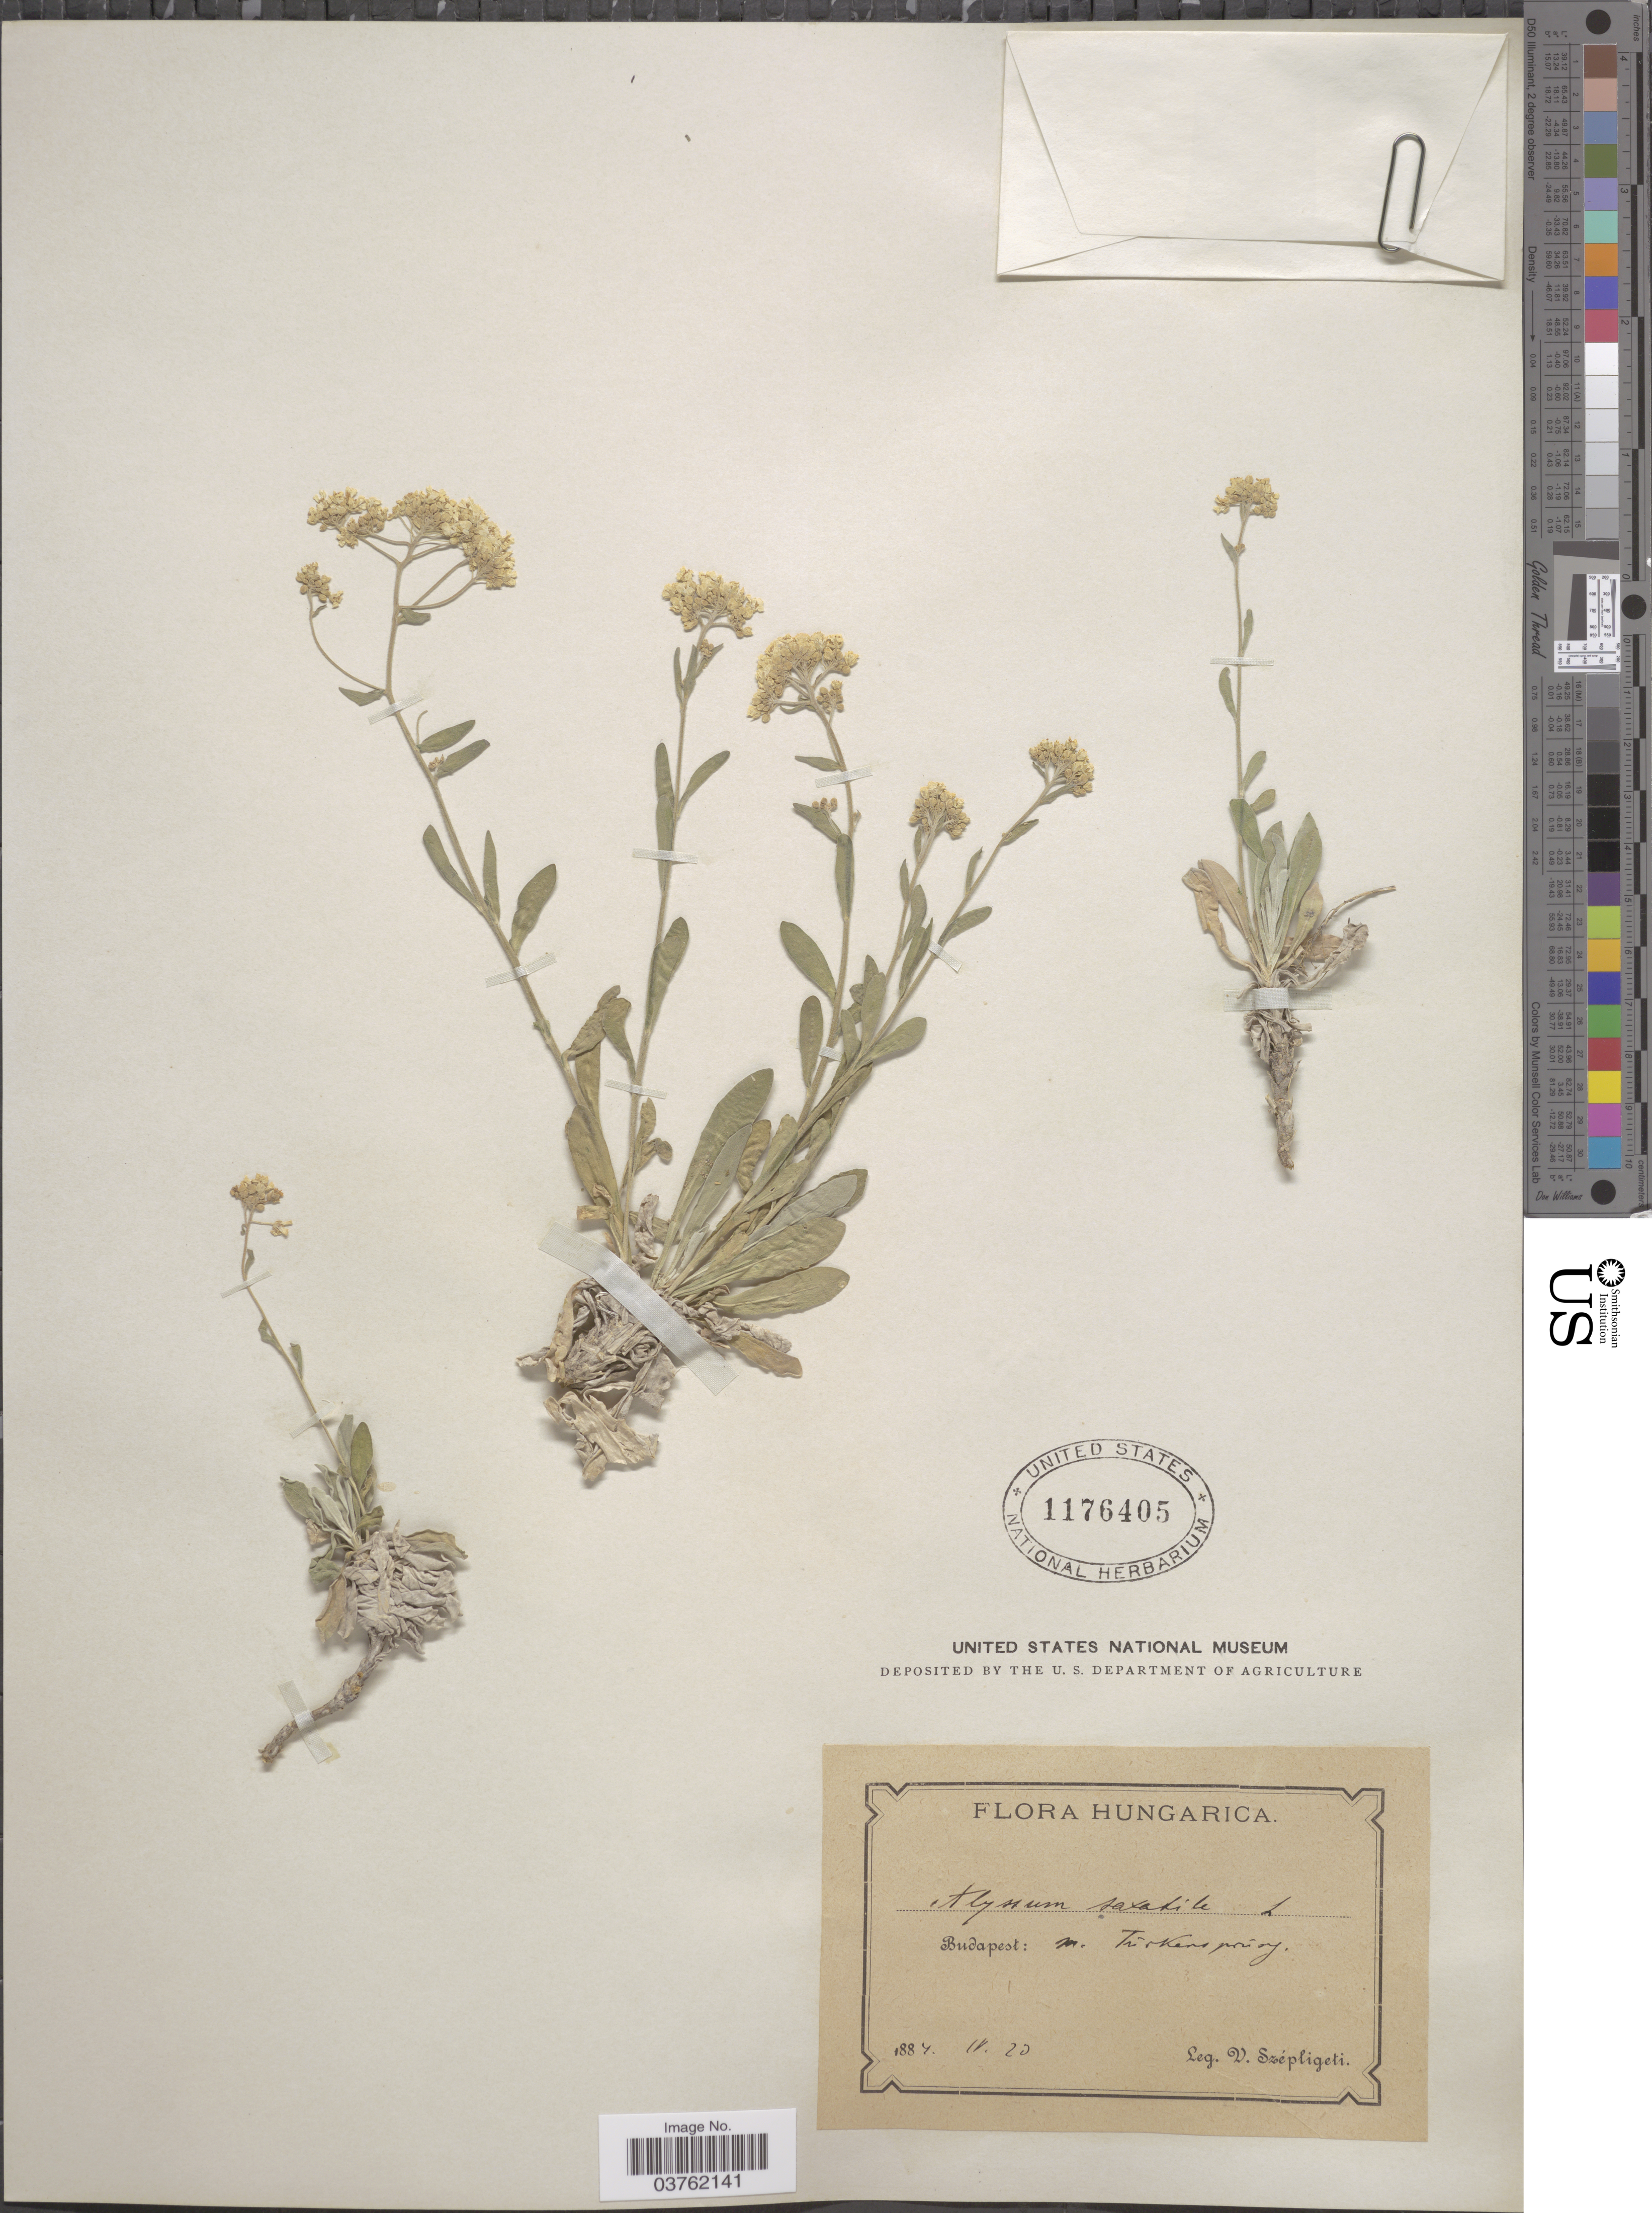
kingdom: Plantae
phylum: Tracheophyta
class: Magnoliopsida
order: Brassicales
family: Brassicaceae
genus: Alyssum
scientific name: Alyssum saxatile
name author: L.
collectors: W. Szépligeti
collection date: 1884-04-20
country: Hungary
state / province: Budapest, Capital District of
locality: Budapest: m. Türkensprúng.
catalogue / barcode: US 1176405